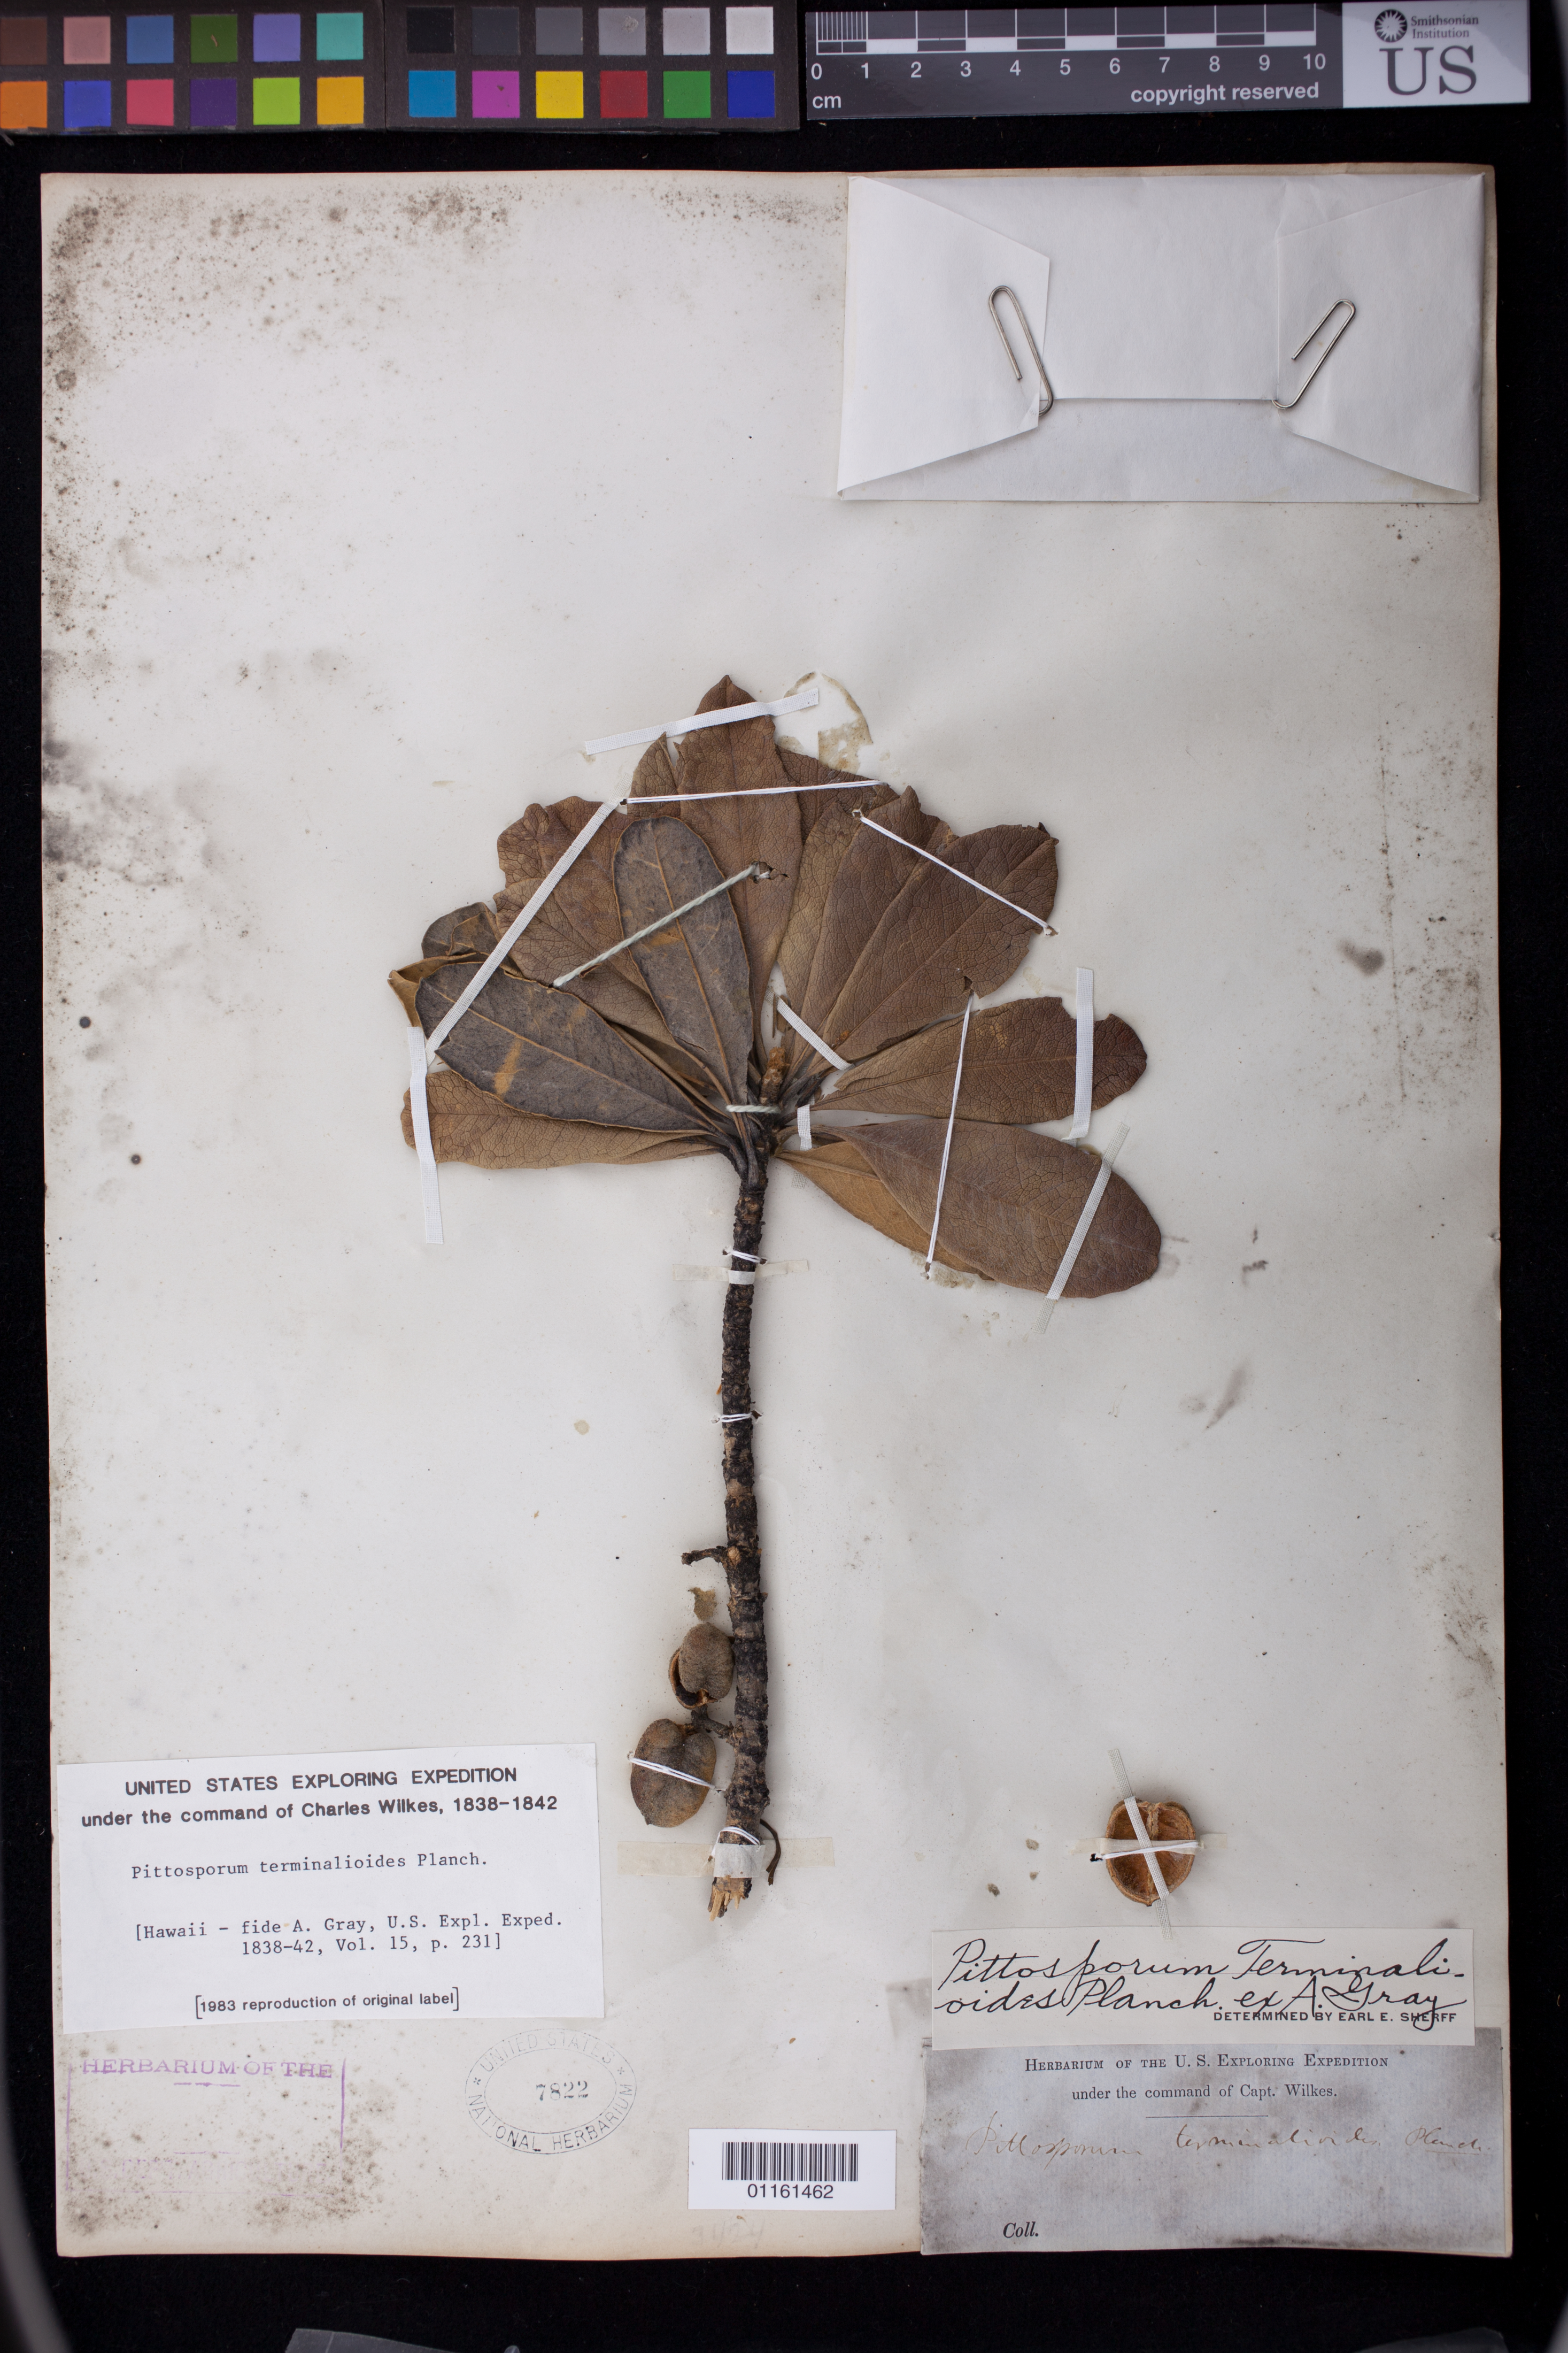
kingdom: Plantae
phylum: Tracheophyta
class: Magnoliopsida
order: Apiales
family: Pittosporaceae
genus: Pittosporum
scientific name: Pittosporum terminalioides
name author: Planch. ex A. Gray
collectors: Wilkes Explor. Exped.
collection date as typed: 1838 to -- --- 1842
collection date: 1838/1842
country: United States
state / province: Hawaii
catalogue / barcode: US 7822